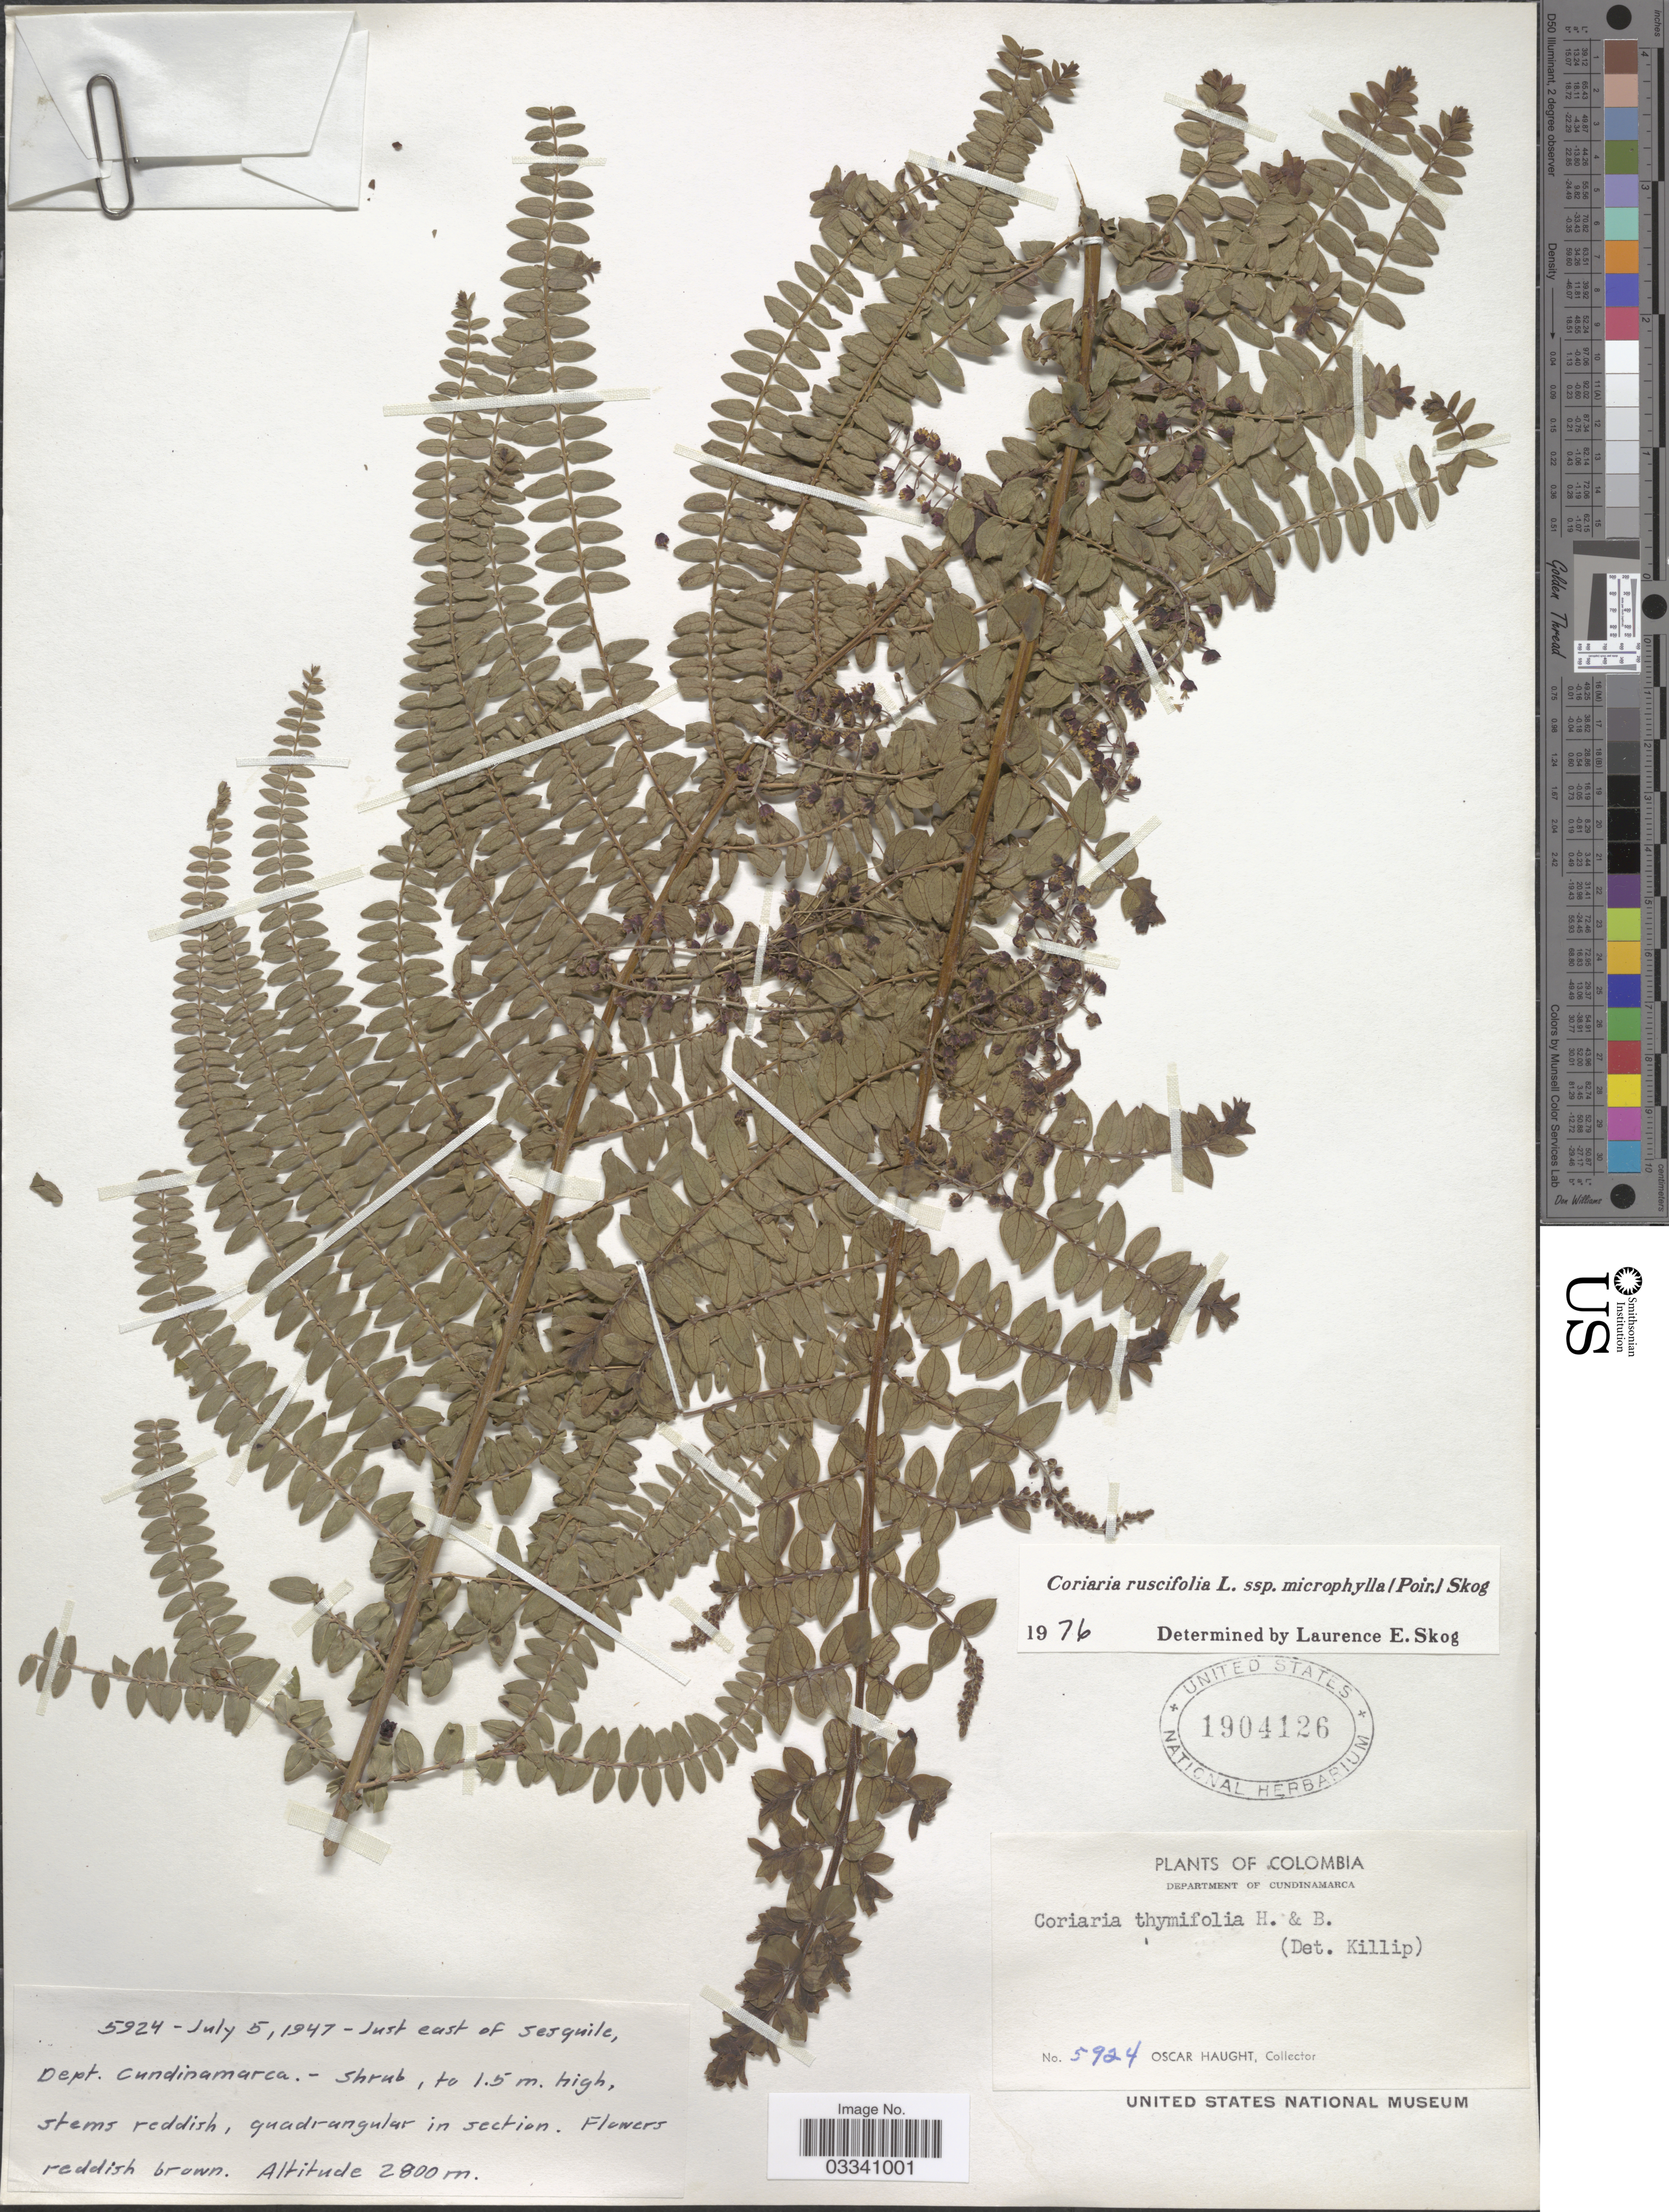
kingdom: Plantae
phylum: Tracheophyta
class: Magnoliopsida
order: Cucurbitales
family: Coriariaceae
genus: Coriaria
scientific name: Coriaria ruscifolia subsp. microphylla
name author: (Poir.) L.E. Skog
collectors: O. L. Haught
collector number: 5924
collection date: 1947-07-05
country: Colombia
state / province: Cundinamarca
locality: Just east of Sesquile, Department of Cundinamarca.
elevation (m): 2800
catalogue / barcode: US 1904126